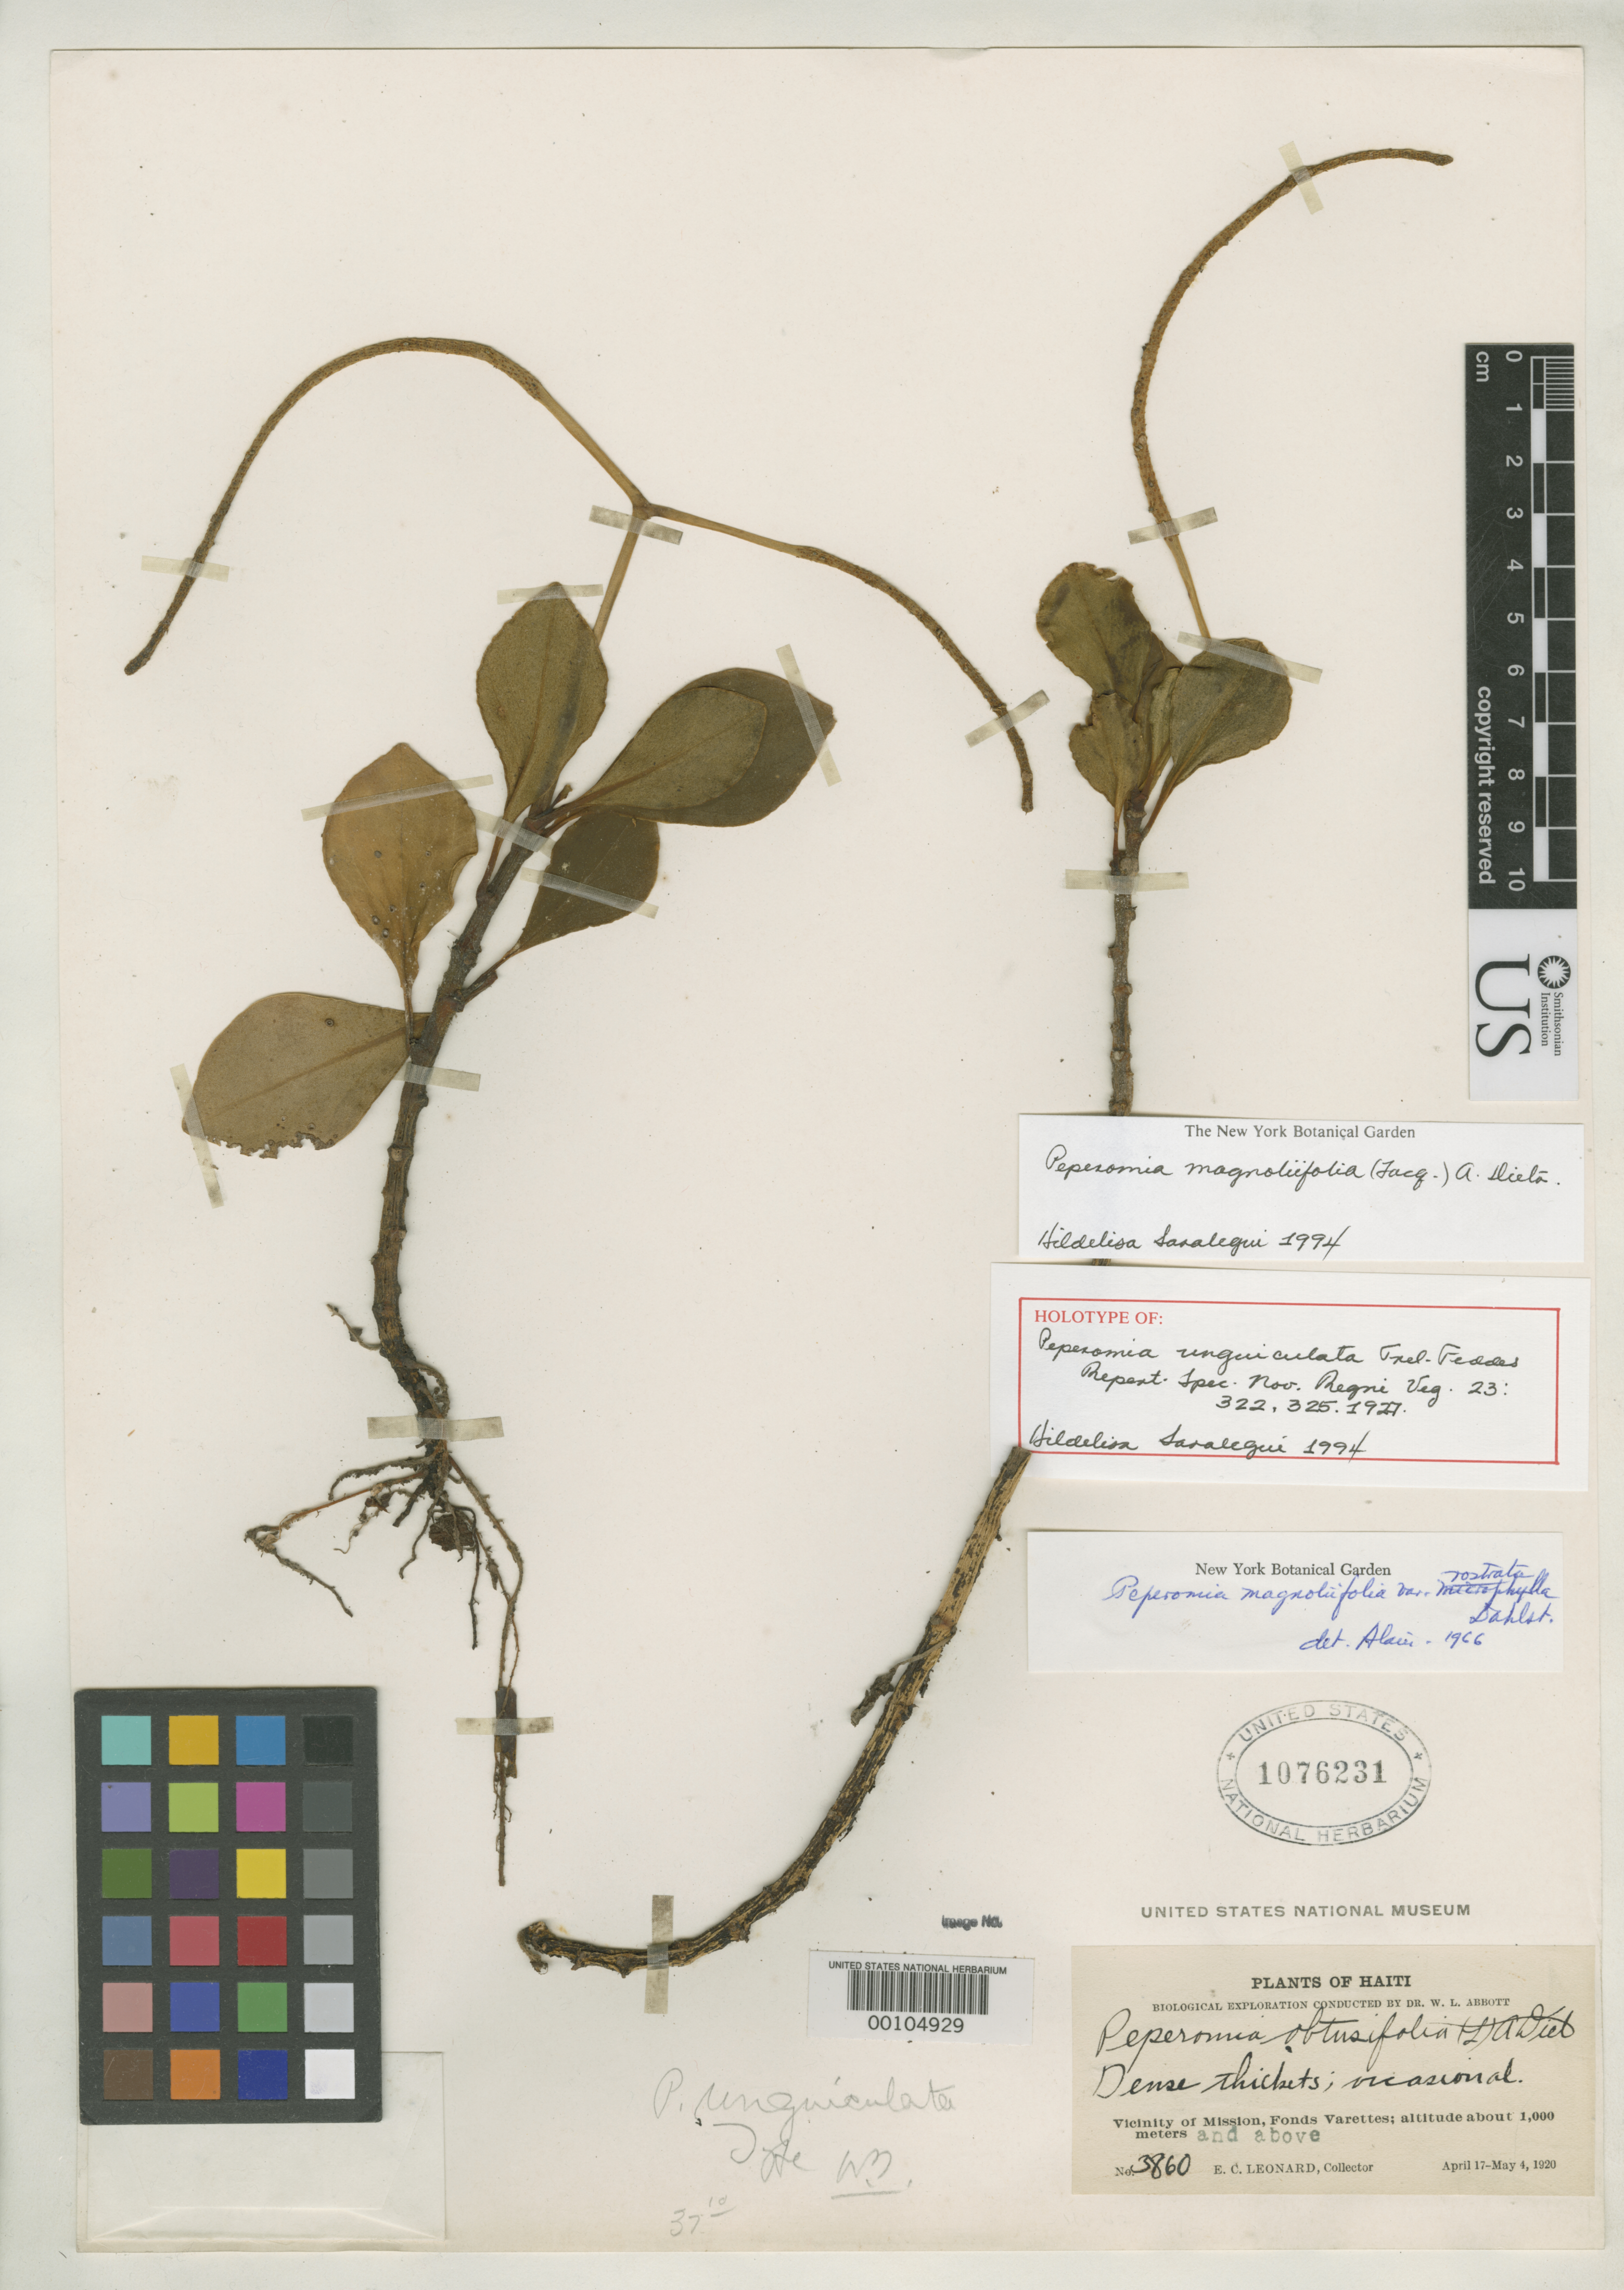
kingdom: Plantae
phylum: Tracheophyta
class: Magnoliopsida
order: Piperales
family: Piperaceae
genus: Peperomia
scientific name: Peperomia unguiculata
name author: Trel.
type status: Holotype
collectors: E. C. Leonard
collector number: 3860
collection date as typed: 25 Apr 1920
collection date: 1920-04-25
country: Haiti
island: Hispaniola Island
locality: Vicinity of Mission Fonds Varettes.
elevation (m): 1000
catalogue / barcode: US 1076231